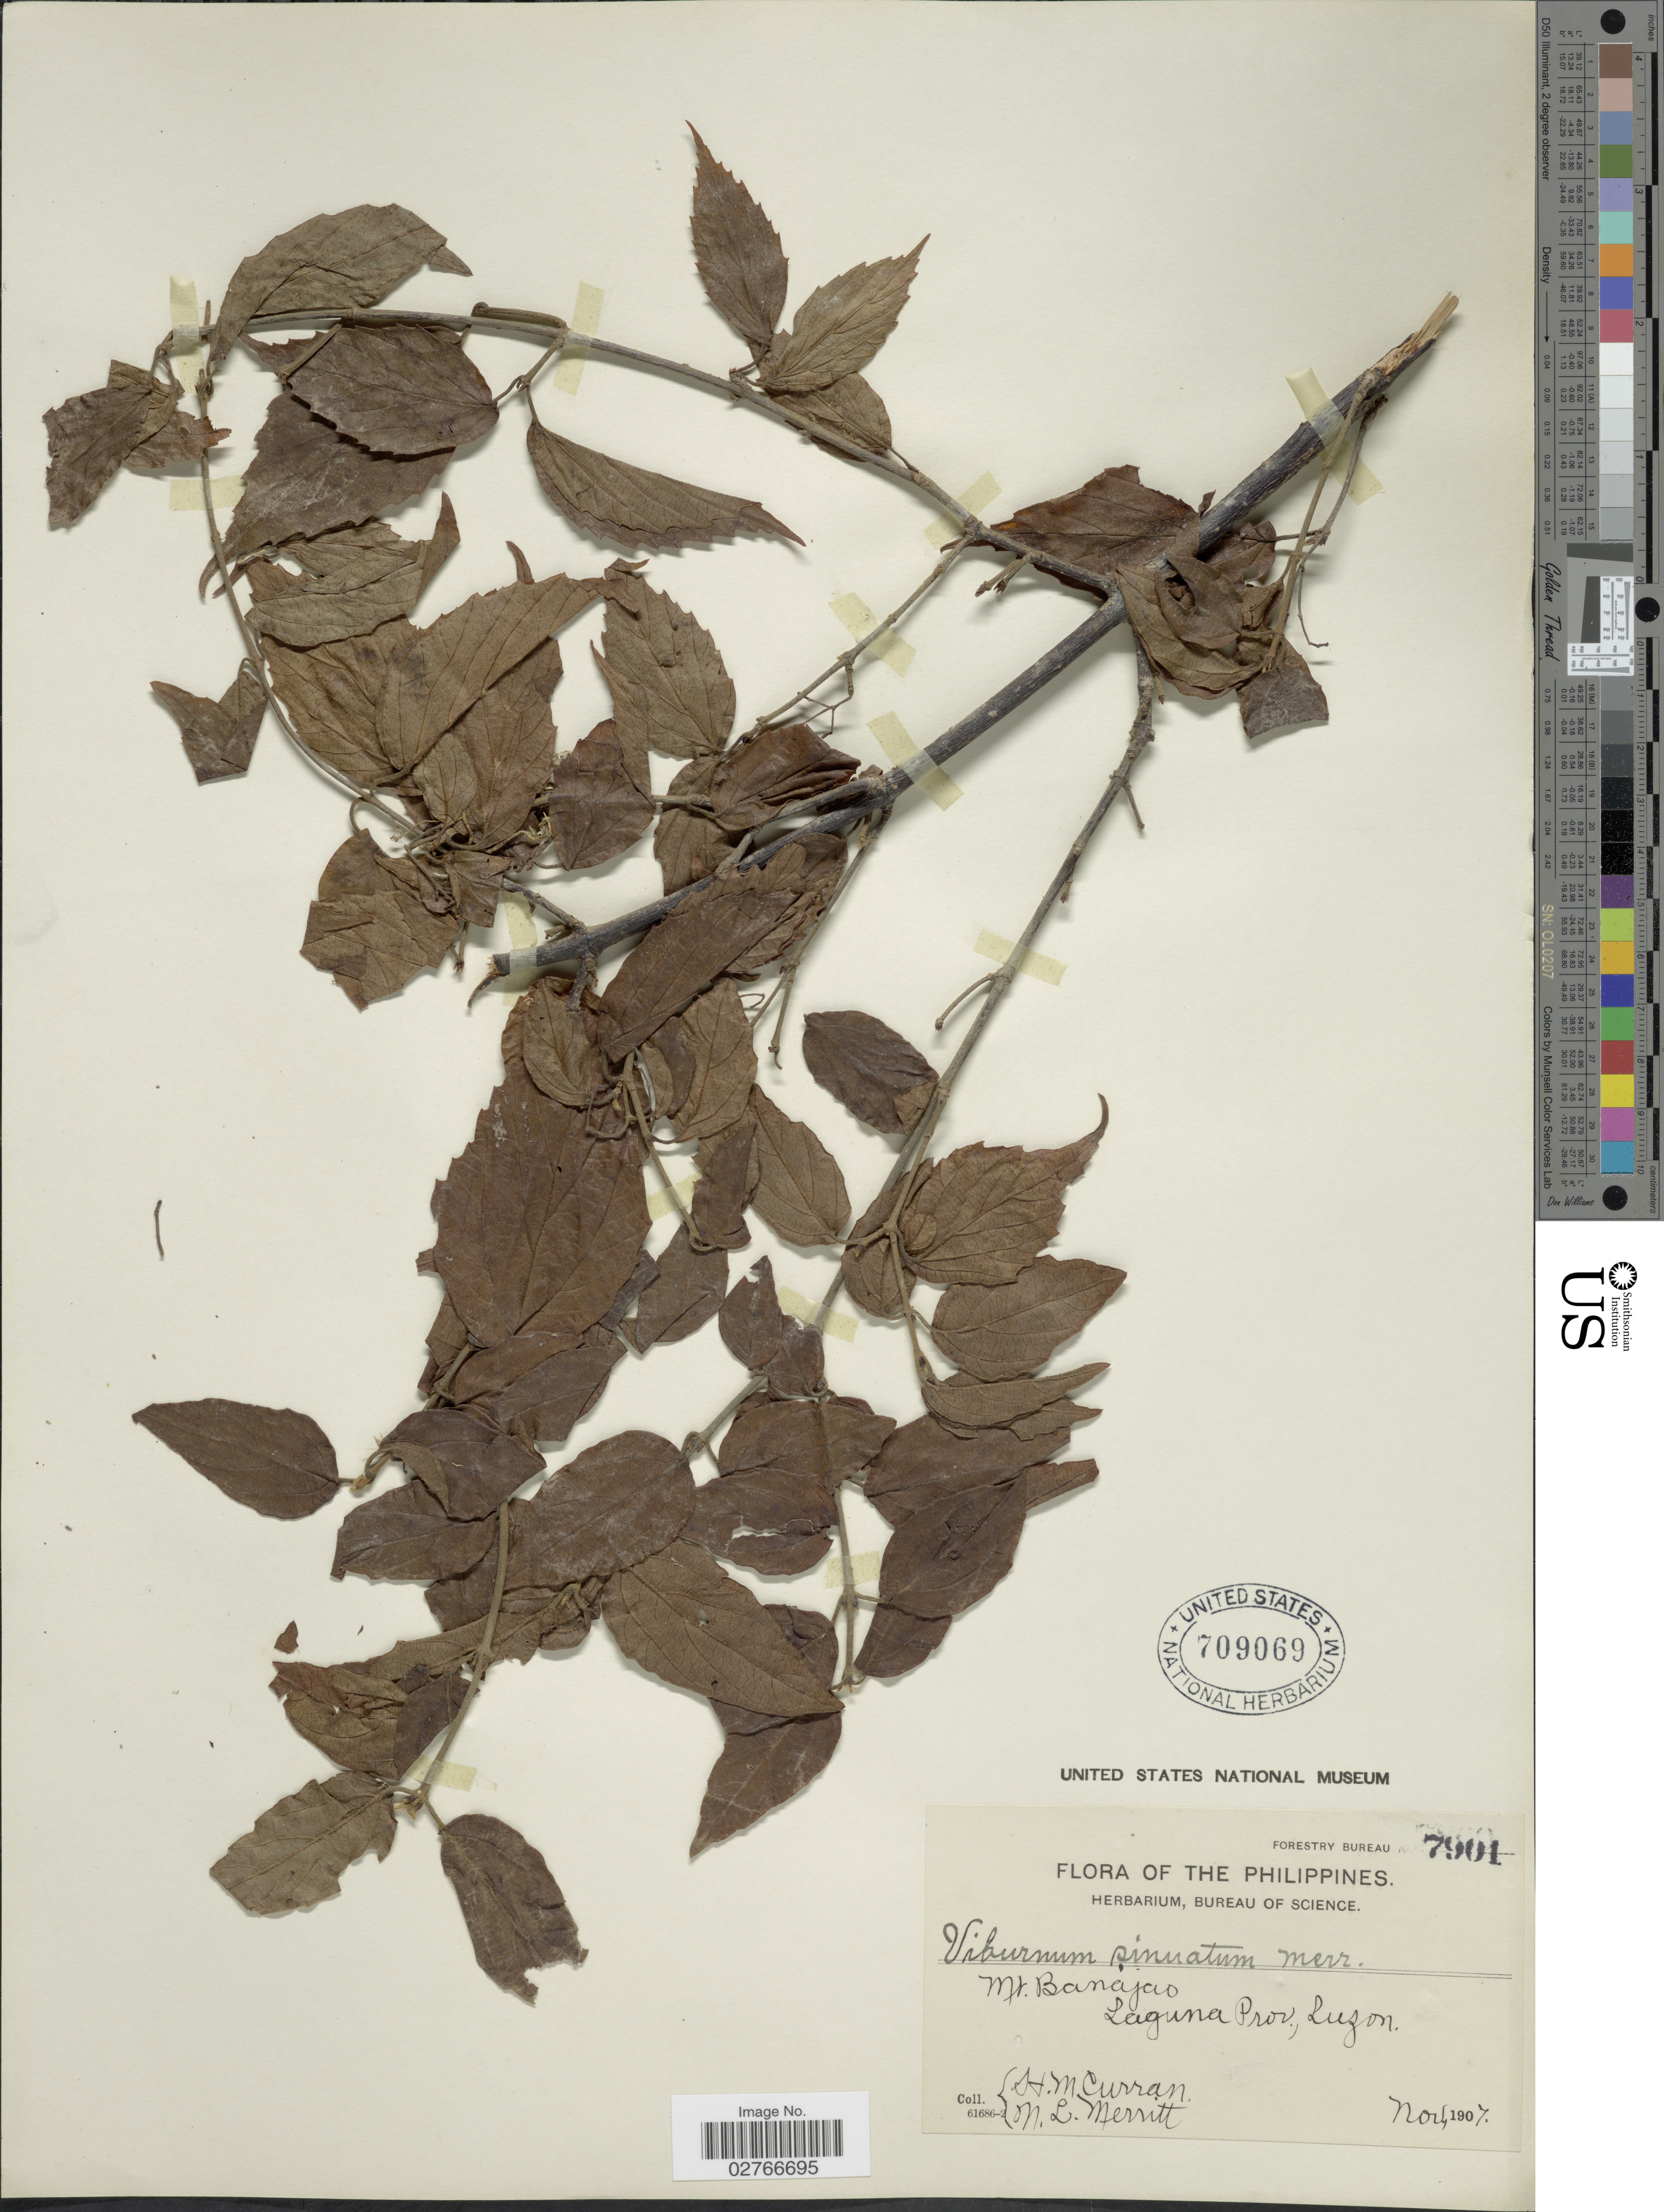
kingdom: Plantae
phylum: Tracheophyta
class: Magnoliopsida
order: Dipsacales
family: Viburnaceae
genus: Viburnum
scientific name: Viburnum luzonicum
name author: Rolfe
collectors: H. M. Curran & M. L. Merritt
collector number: Forestry Bureau 7901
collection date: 1907-11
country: Philippines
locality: Mt. Banajao, Laguna Prov., Luzon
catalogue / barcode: US 709069